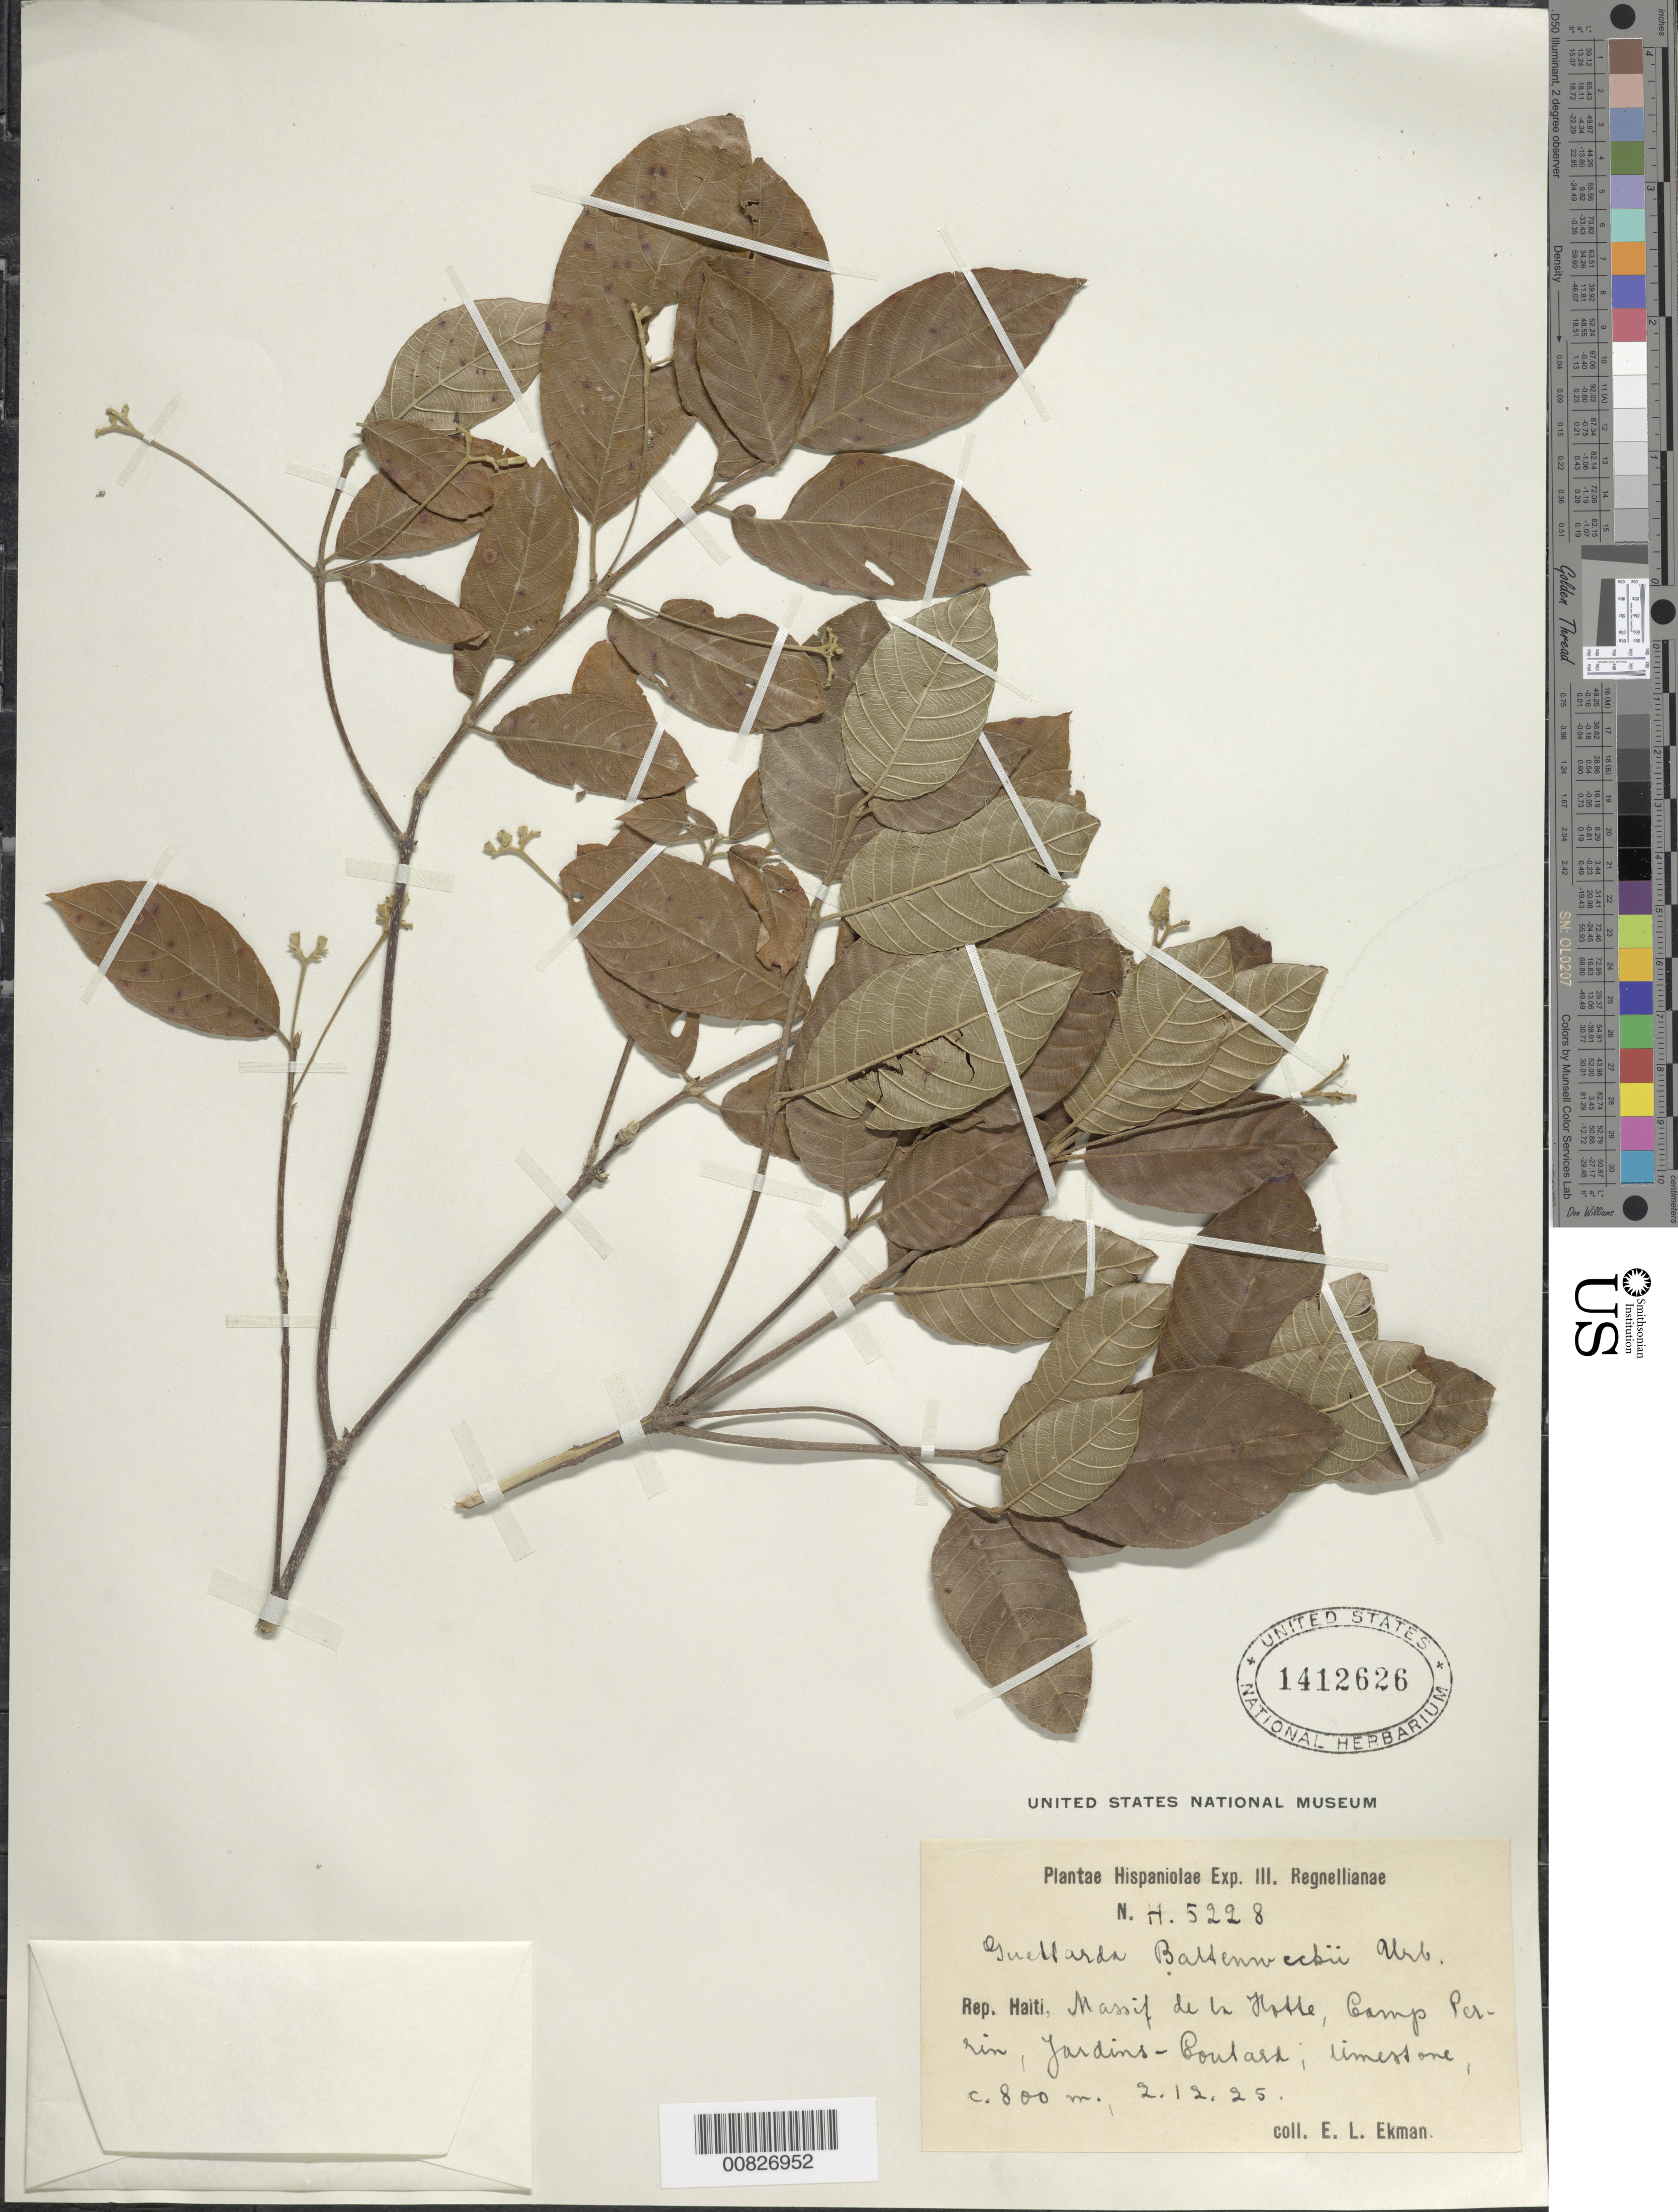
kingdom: Plantae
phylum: Tracheophyta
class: Magnoliopsida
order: Gentianales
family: Rubiaceae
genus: Guettarda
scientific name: Guettarda baltenweckii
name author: Urb.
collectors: E. L. Ekman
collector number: H 5228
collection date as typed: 02 Dec 1925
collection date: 1925-12-02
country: Haiti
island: Hispaniola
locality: Massif de la Hotte, Camp Perrin, Jardins-Coulard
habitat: Limestone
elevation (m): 800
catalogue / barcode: US 1412626